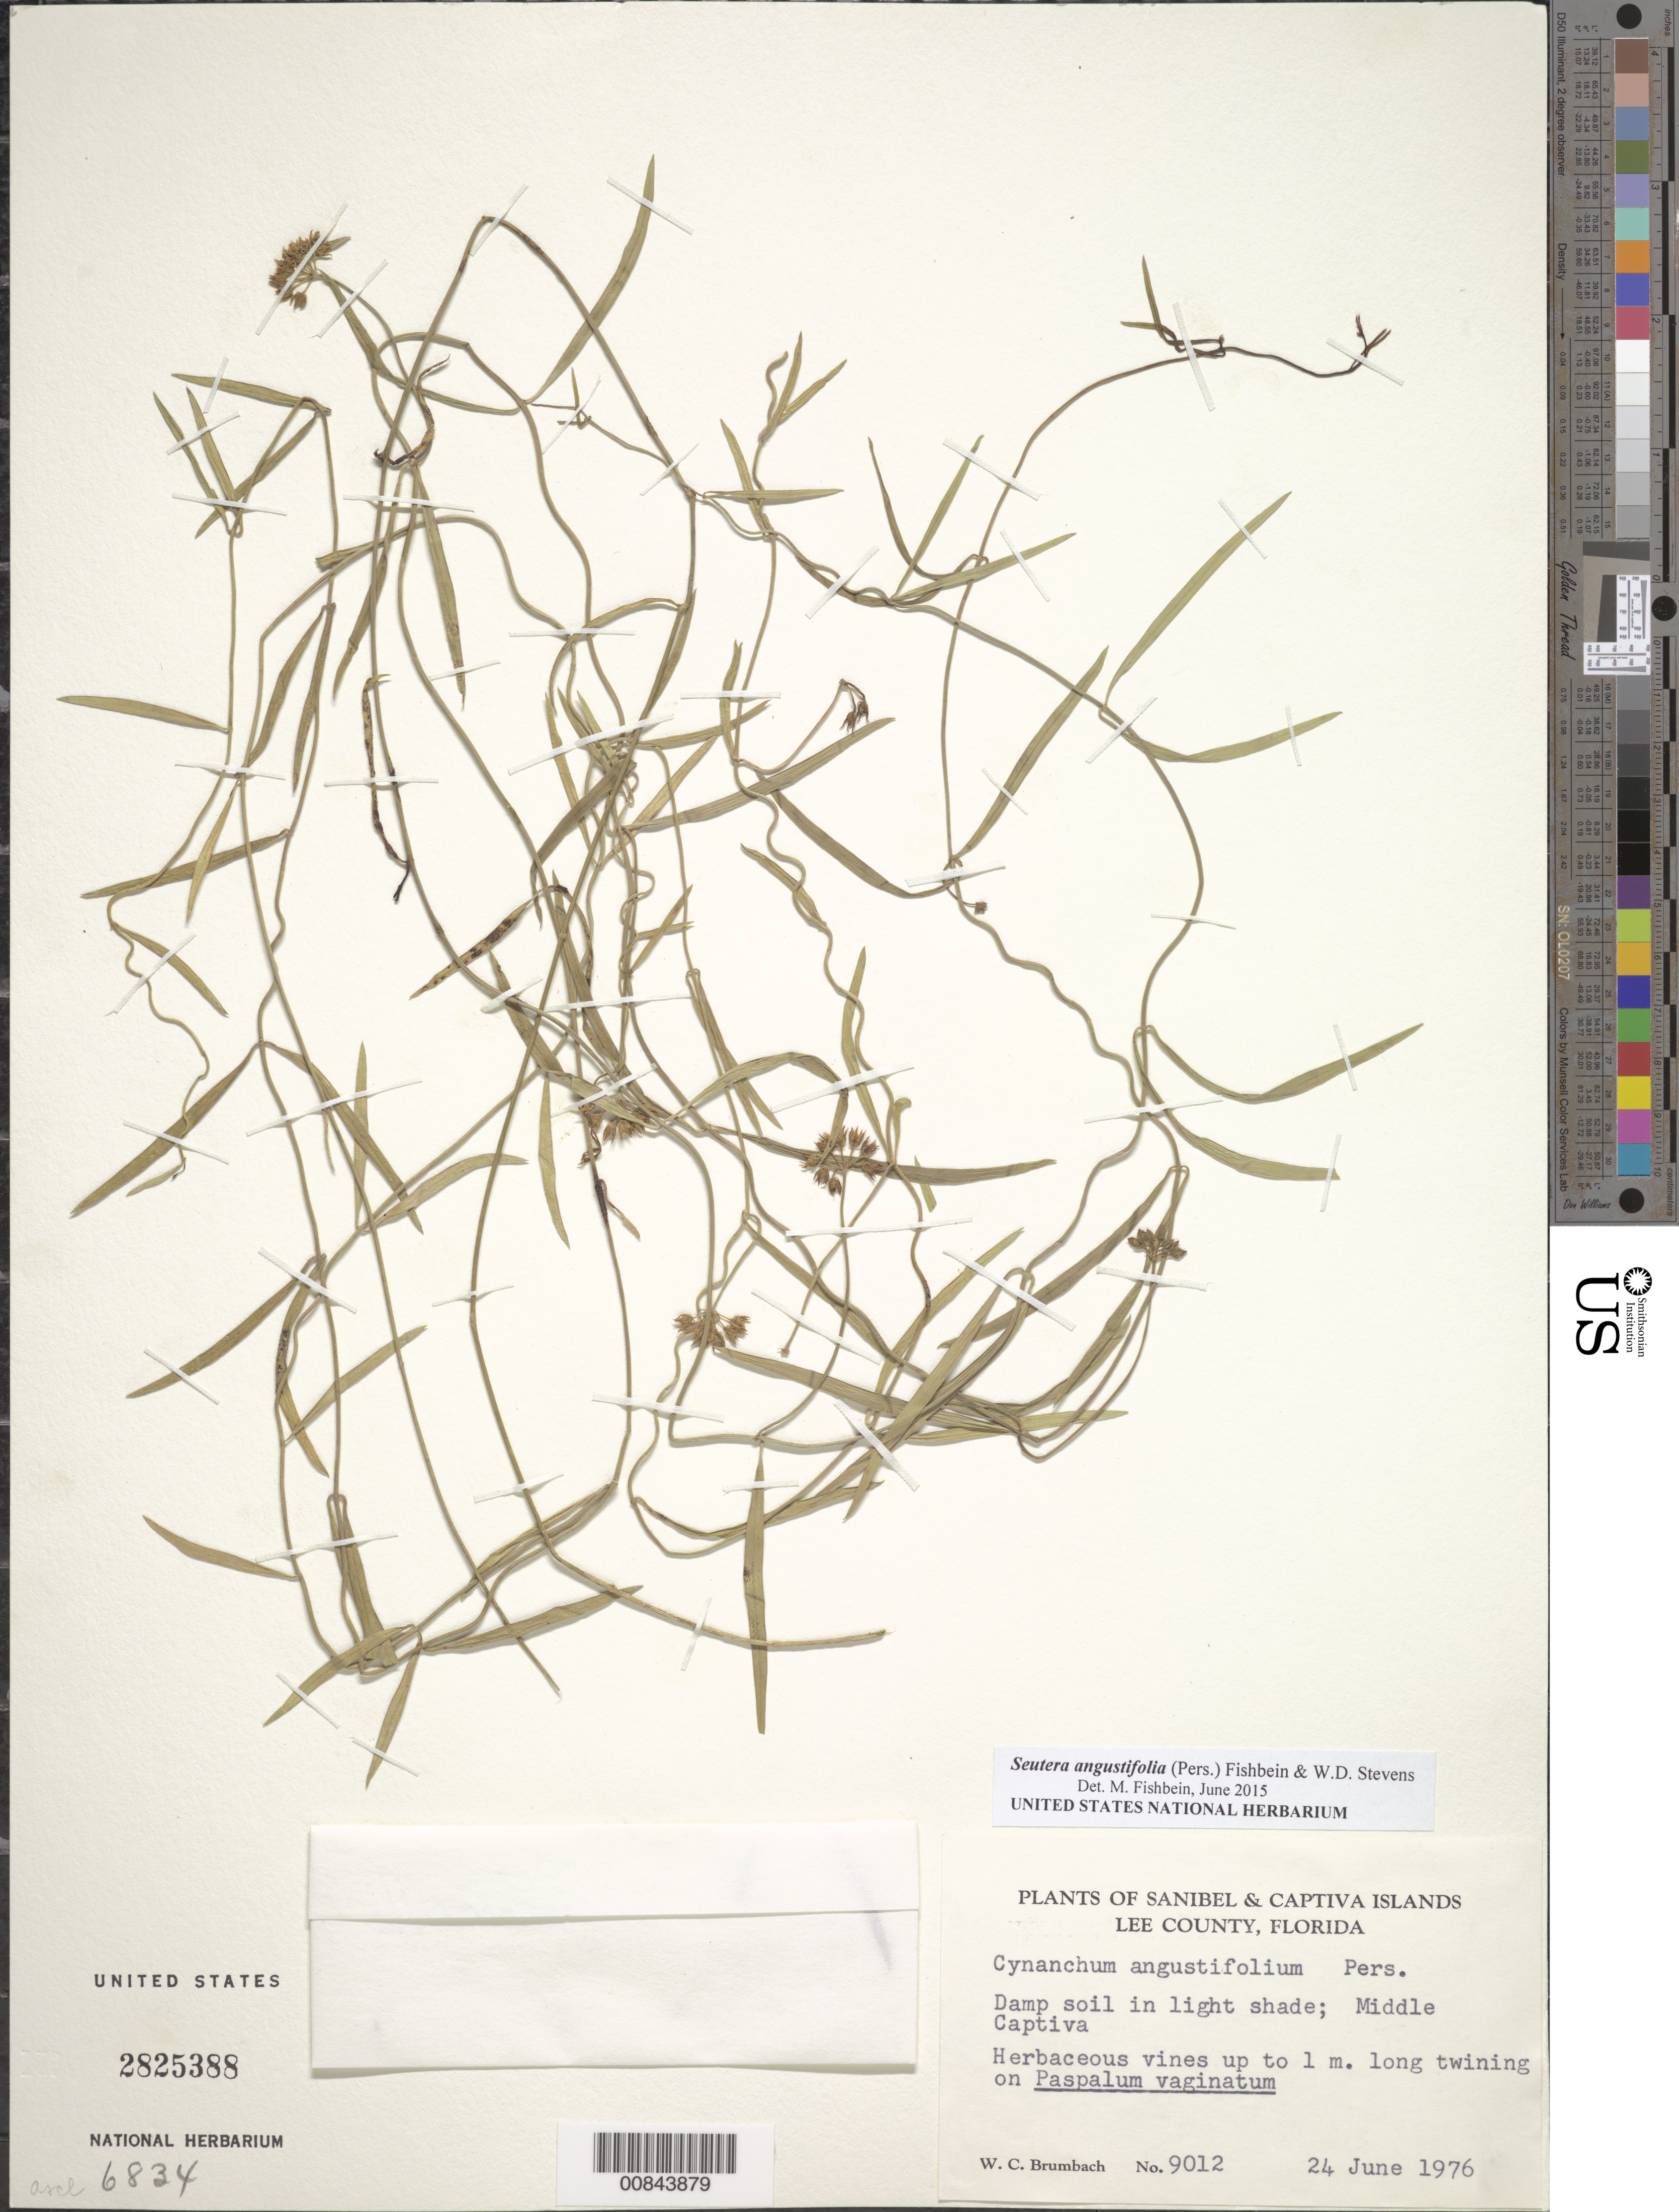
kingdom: Plantae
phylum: Tracheophyta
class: Magnoliopsida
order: Gentianales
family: Apocynaceae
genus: Seutera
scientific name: Seutera angustifolia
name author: Fishbein & W.D. Stevens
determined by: Fishbein, M.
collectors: W. C. Brumbach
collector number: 9012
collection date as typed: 24 Jun 1976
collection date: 1976-06-24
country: United States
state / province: Florida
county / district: Lee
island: Captiva Island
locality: Middle Captiva Island.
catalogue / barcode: US 2825388